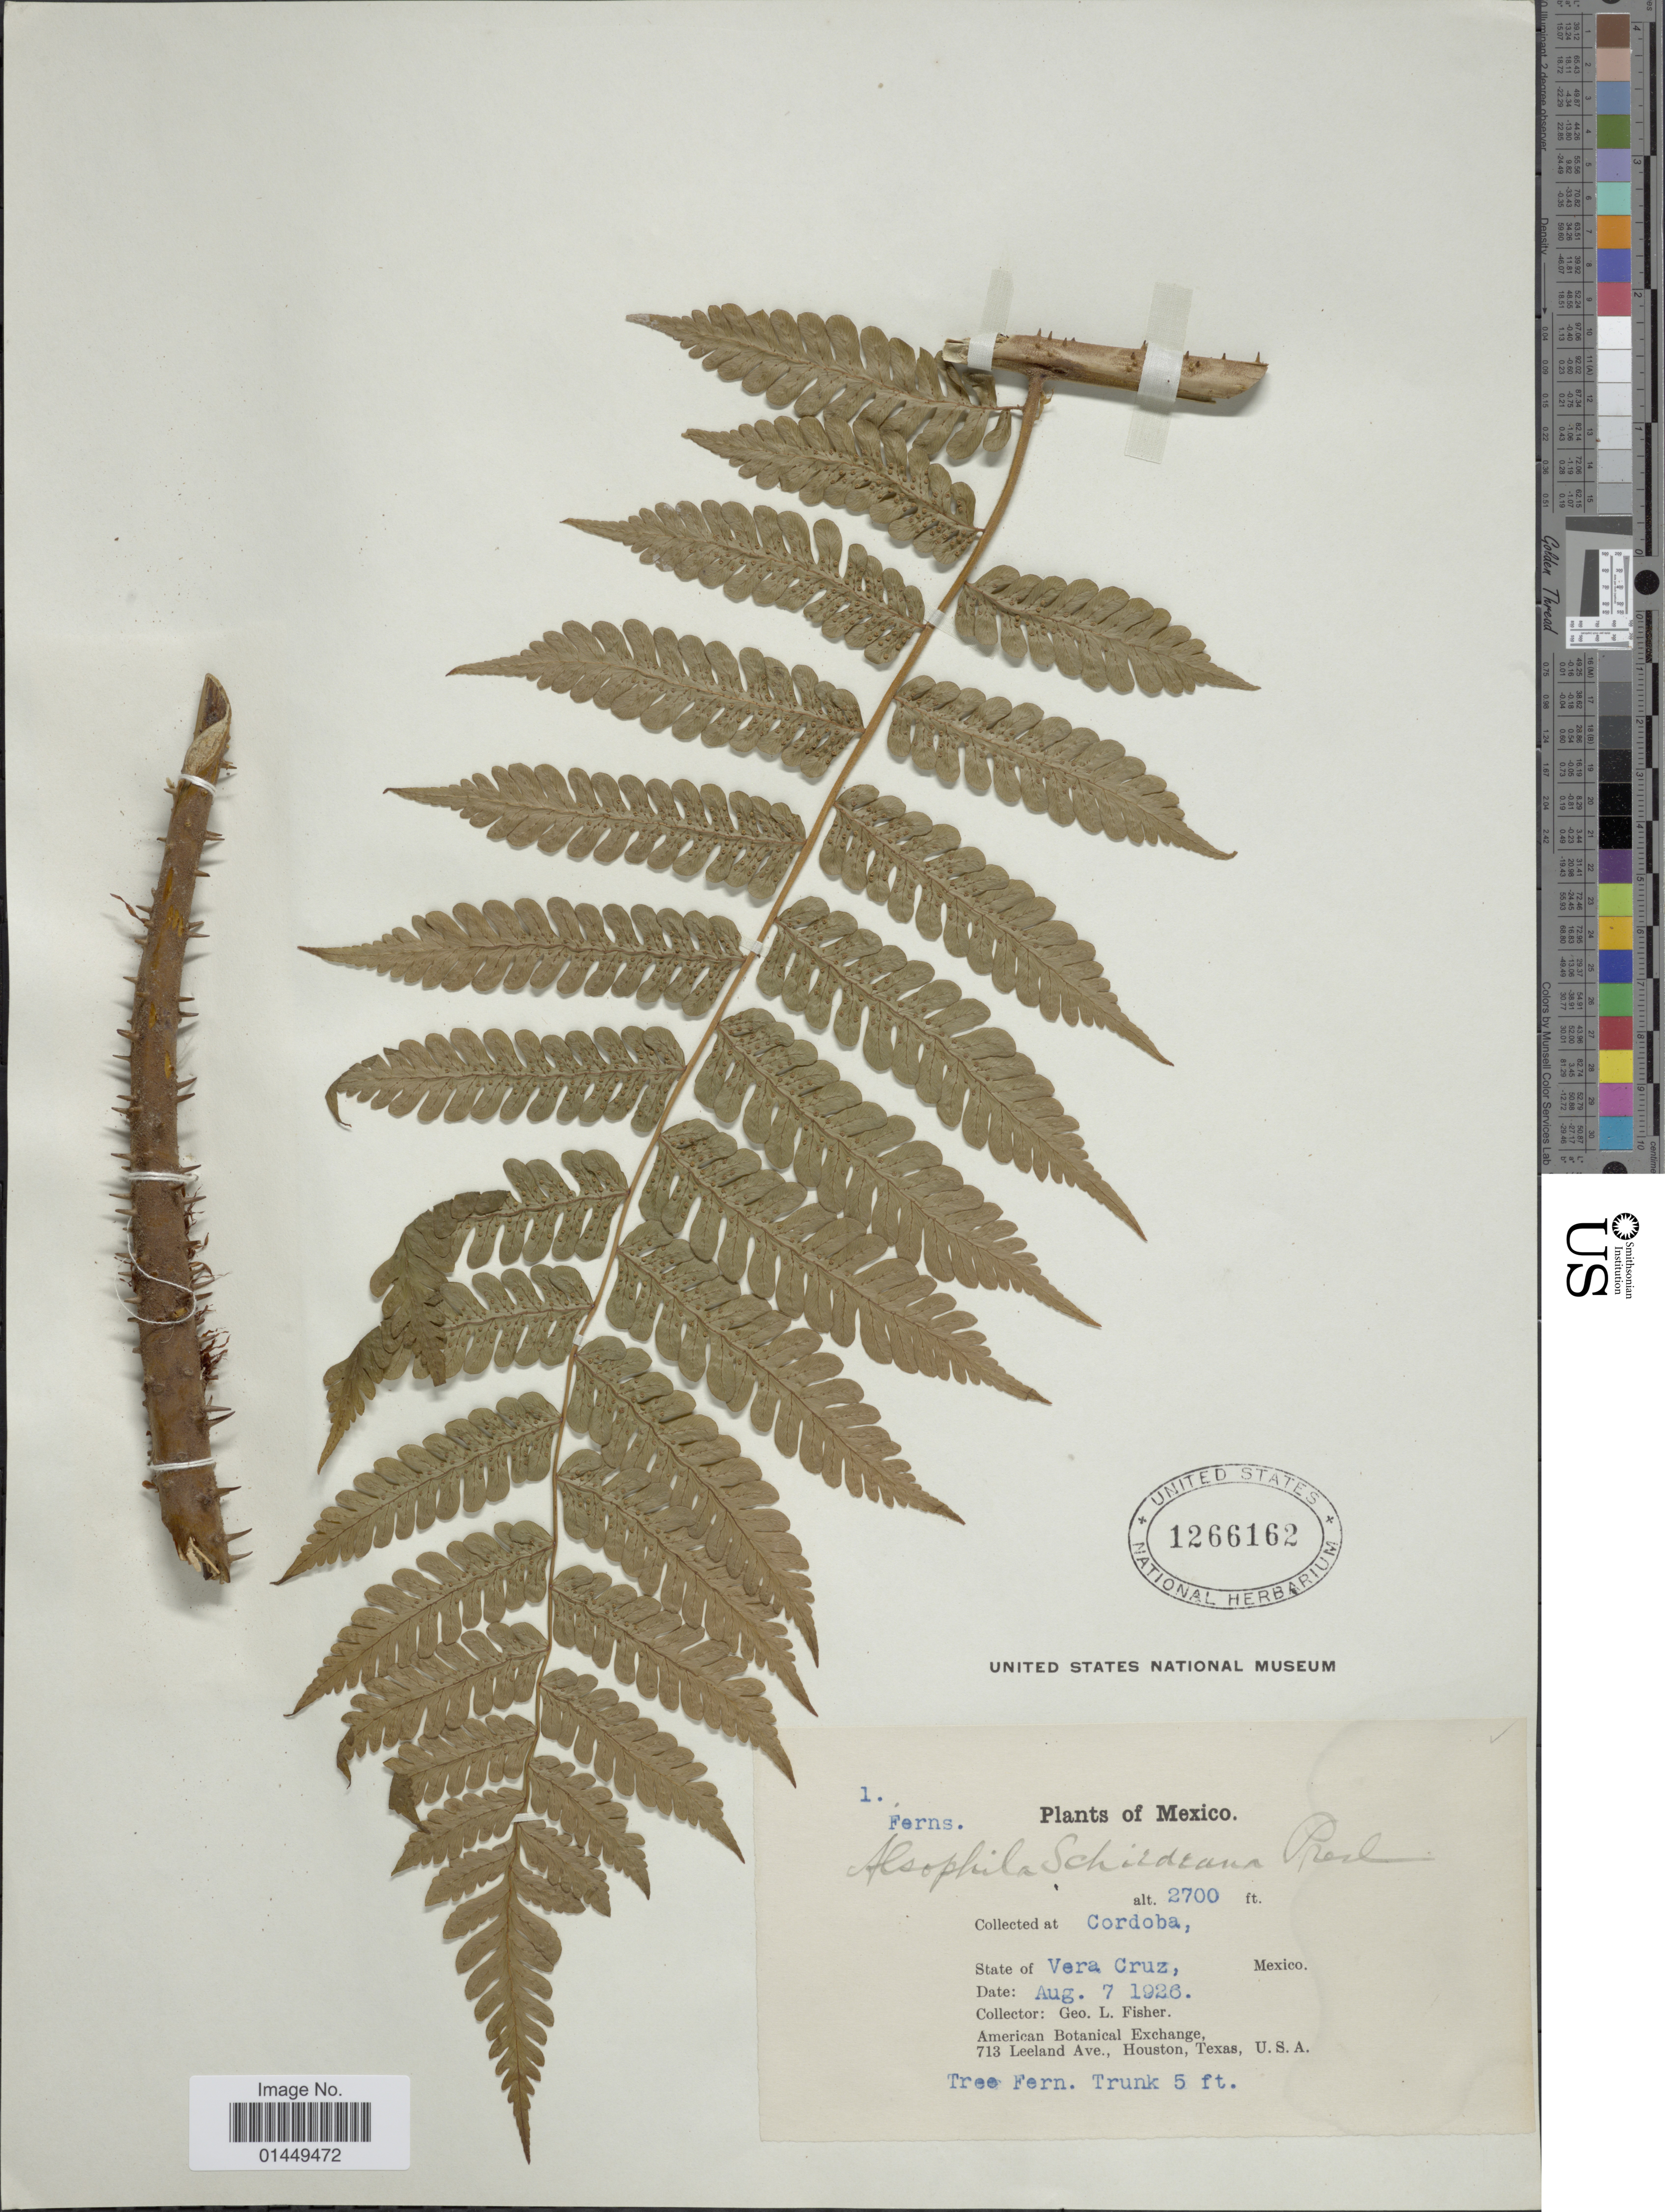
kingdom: Plantae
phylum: Tracheophyta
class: Polypodiopsida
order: Cyatheales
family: Cyatheaceae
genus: Cyathea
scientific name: Cyathea schiedeana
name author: (C. Presl) Domin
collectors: G. L. Fisher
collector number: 1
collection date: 1926-08-07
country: Mexico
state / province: Veracruz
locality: Cordova, State of Vera Cruz, Mexico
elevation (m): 823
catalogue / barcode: US 1266162